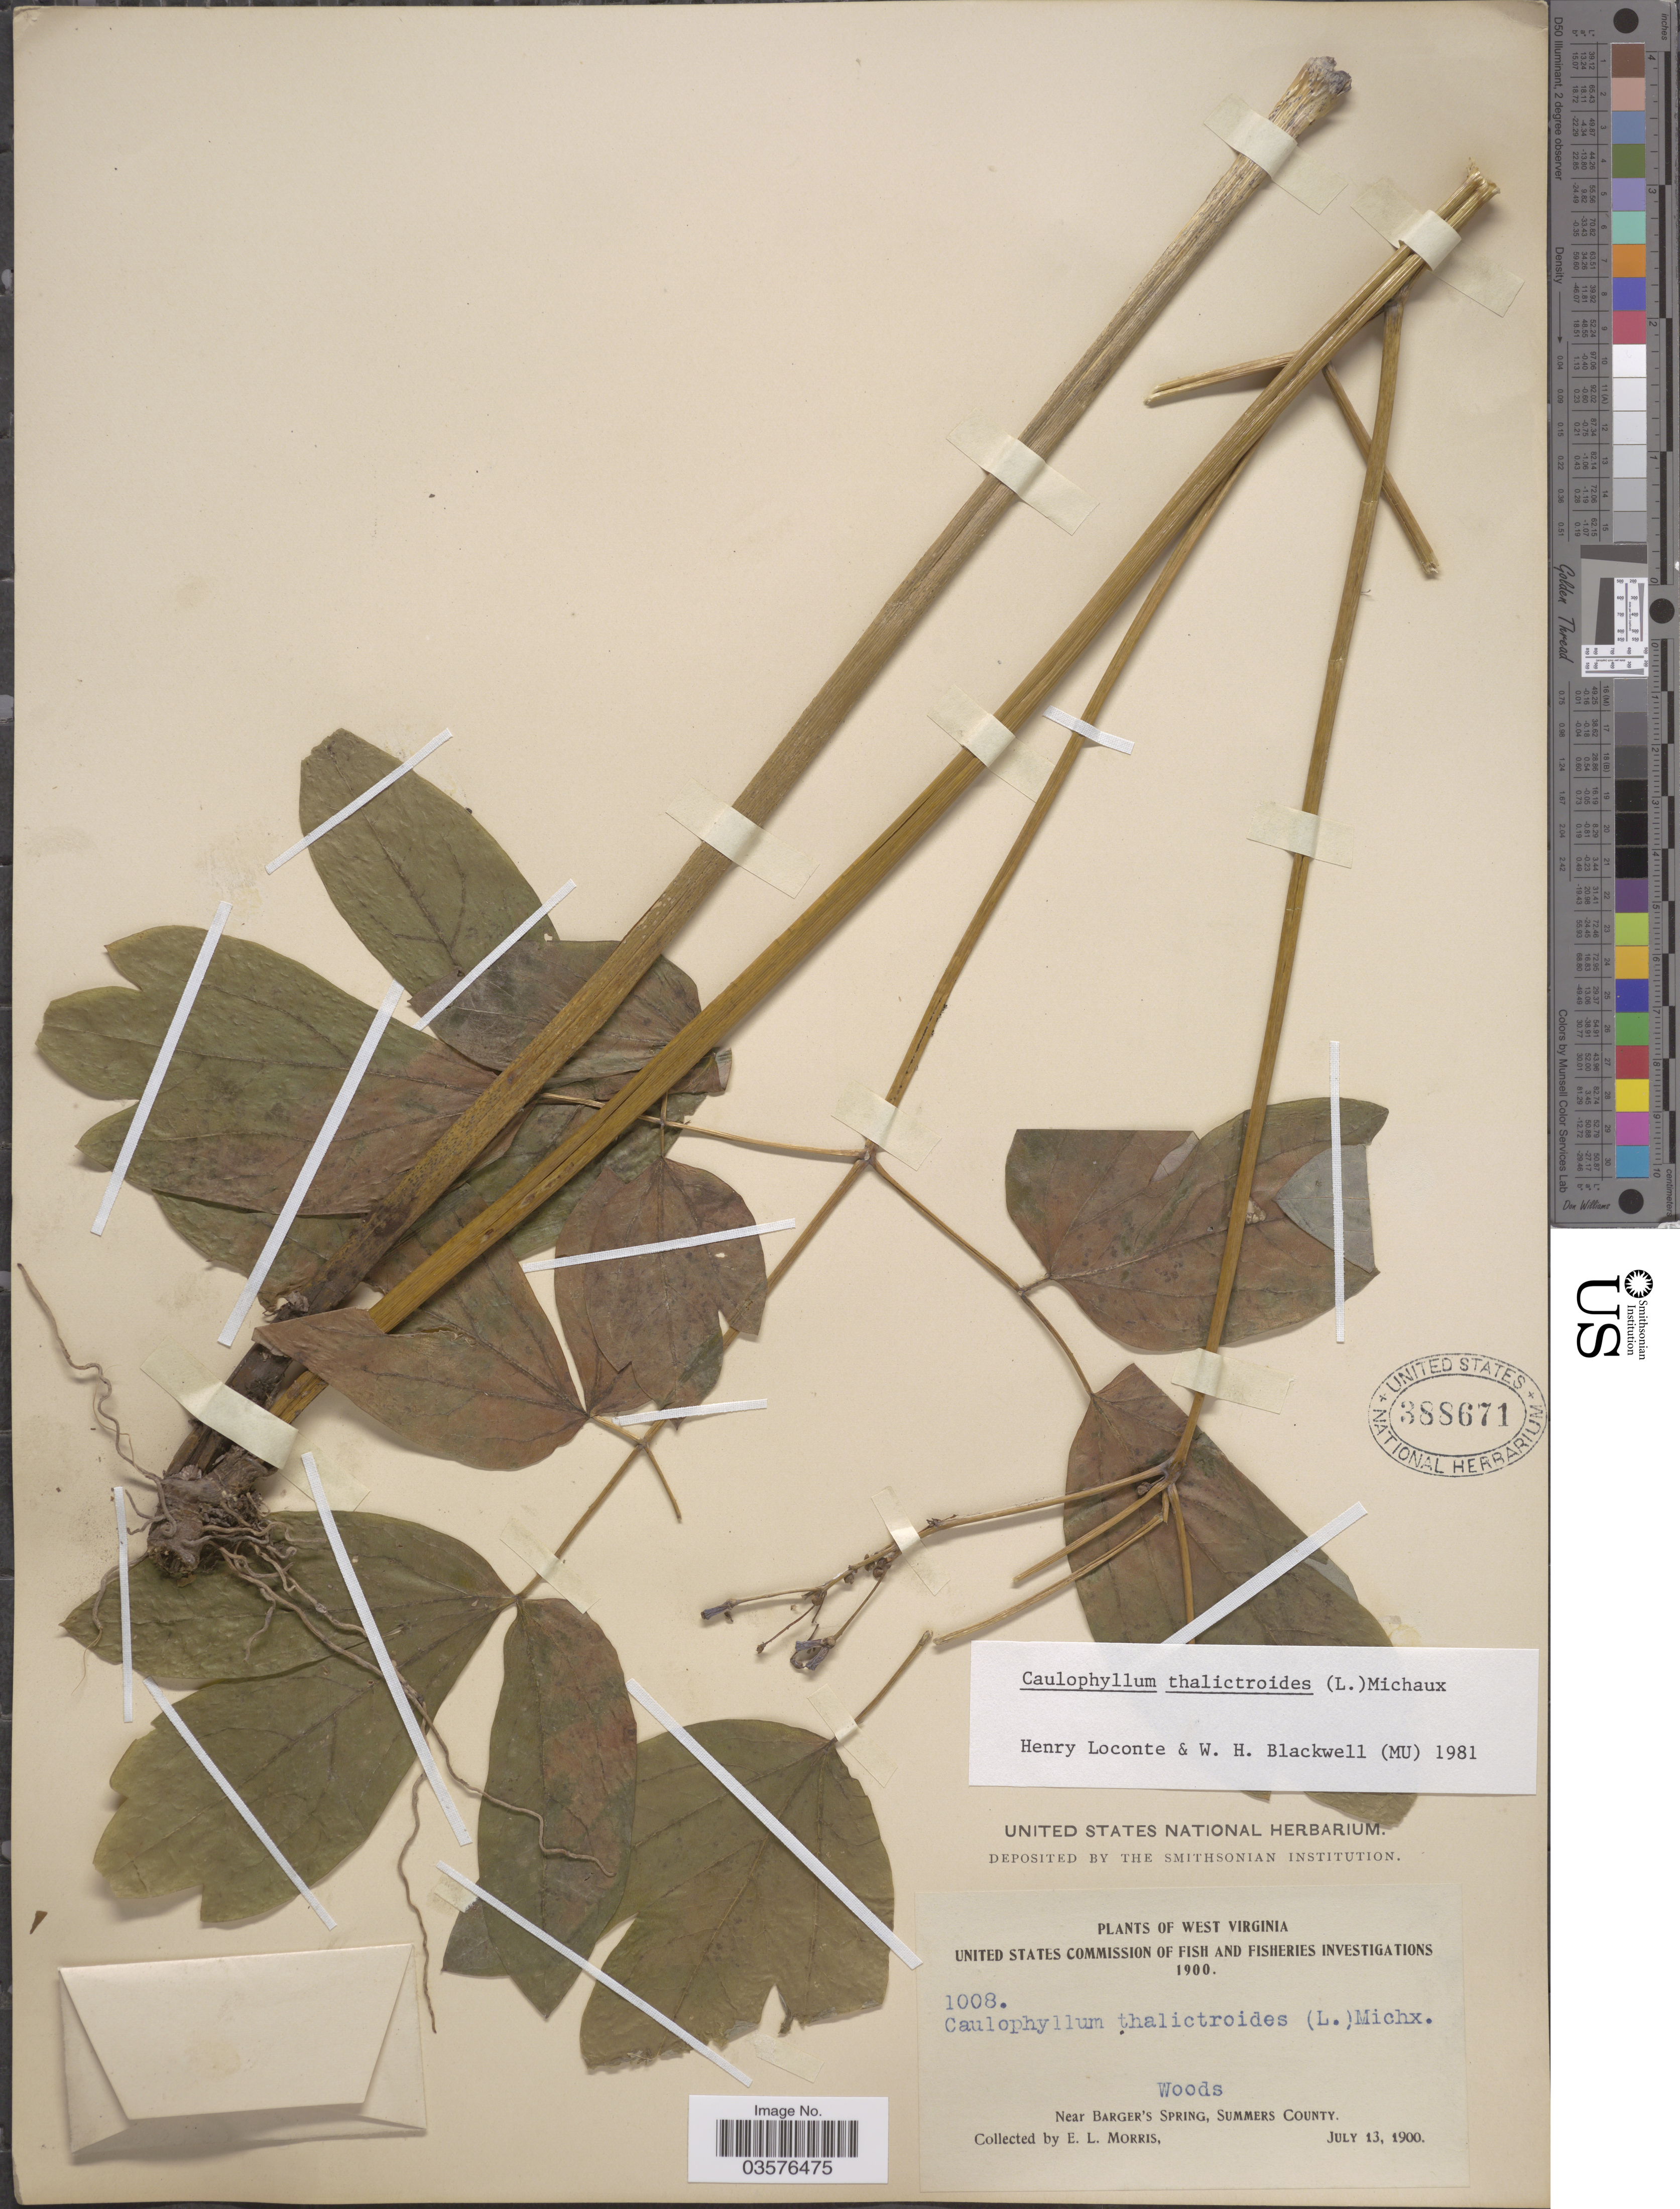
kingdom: Plantae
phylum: Tracheophyta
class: Magnoliopsida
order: Ranunculales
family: Berberidaceae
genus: Caulophyllum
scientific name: Caulophyllum thalictroides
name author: (L.) Michx.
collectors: E. Morris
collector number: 1008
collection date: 1900-07-13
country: United States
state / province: West Virginia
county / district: Summers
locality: Near Barger's Spring, Summers County.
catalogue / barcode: US 388671